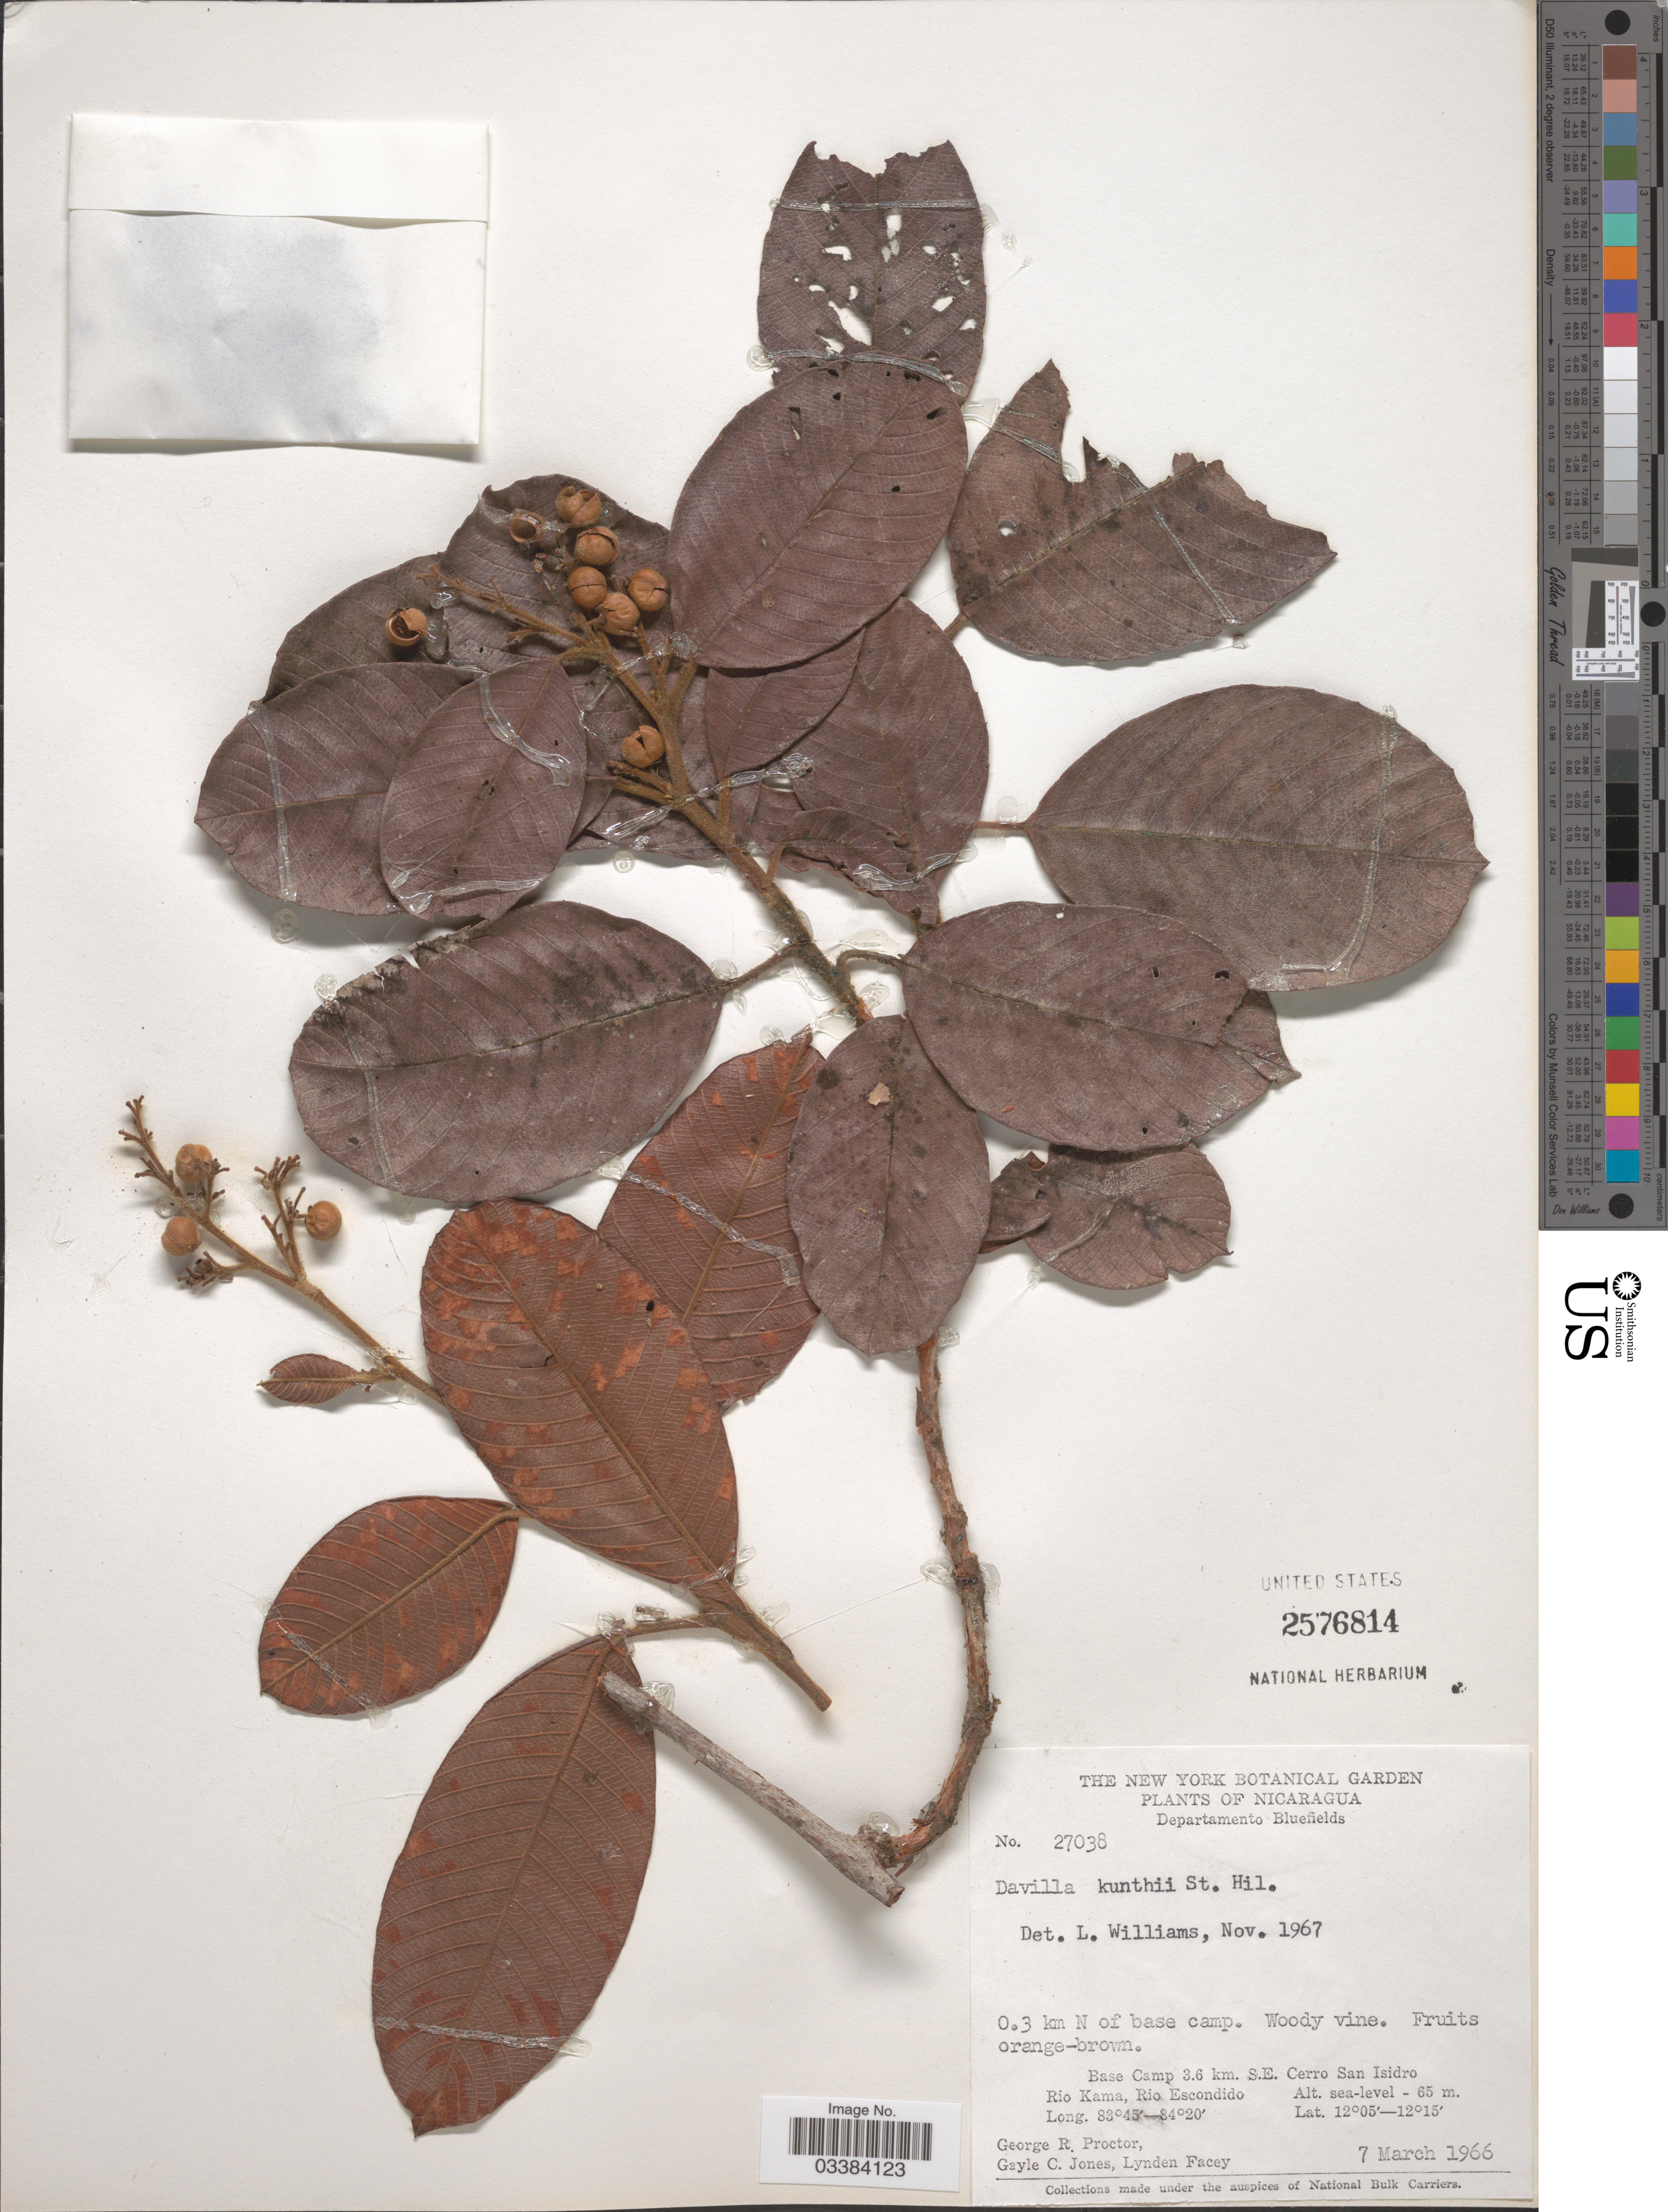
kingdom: Plantae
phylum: Tracheophyta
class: Magnoliopsida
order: Dilleniales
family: Dilleniaceae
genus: Davilla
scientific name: Davilla kunthii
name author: A. St.-Hil.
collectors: G. R. Proctor, G. C. Jones & L. Facey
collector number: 27038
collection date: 1966-03-07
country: Nicaragua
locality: Departamento Bluefields. 0.3 km N of base camp. Base Camp 3.6 km. S.E. Cerro San Isidro Rio Kama, Rio Escondido.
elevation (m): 0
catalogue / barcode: US 2576814